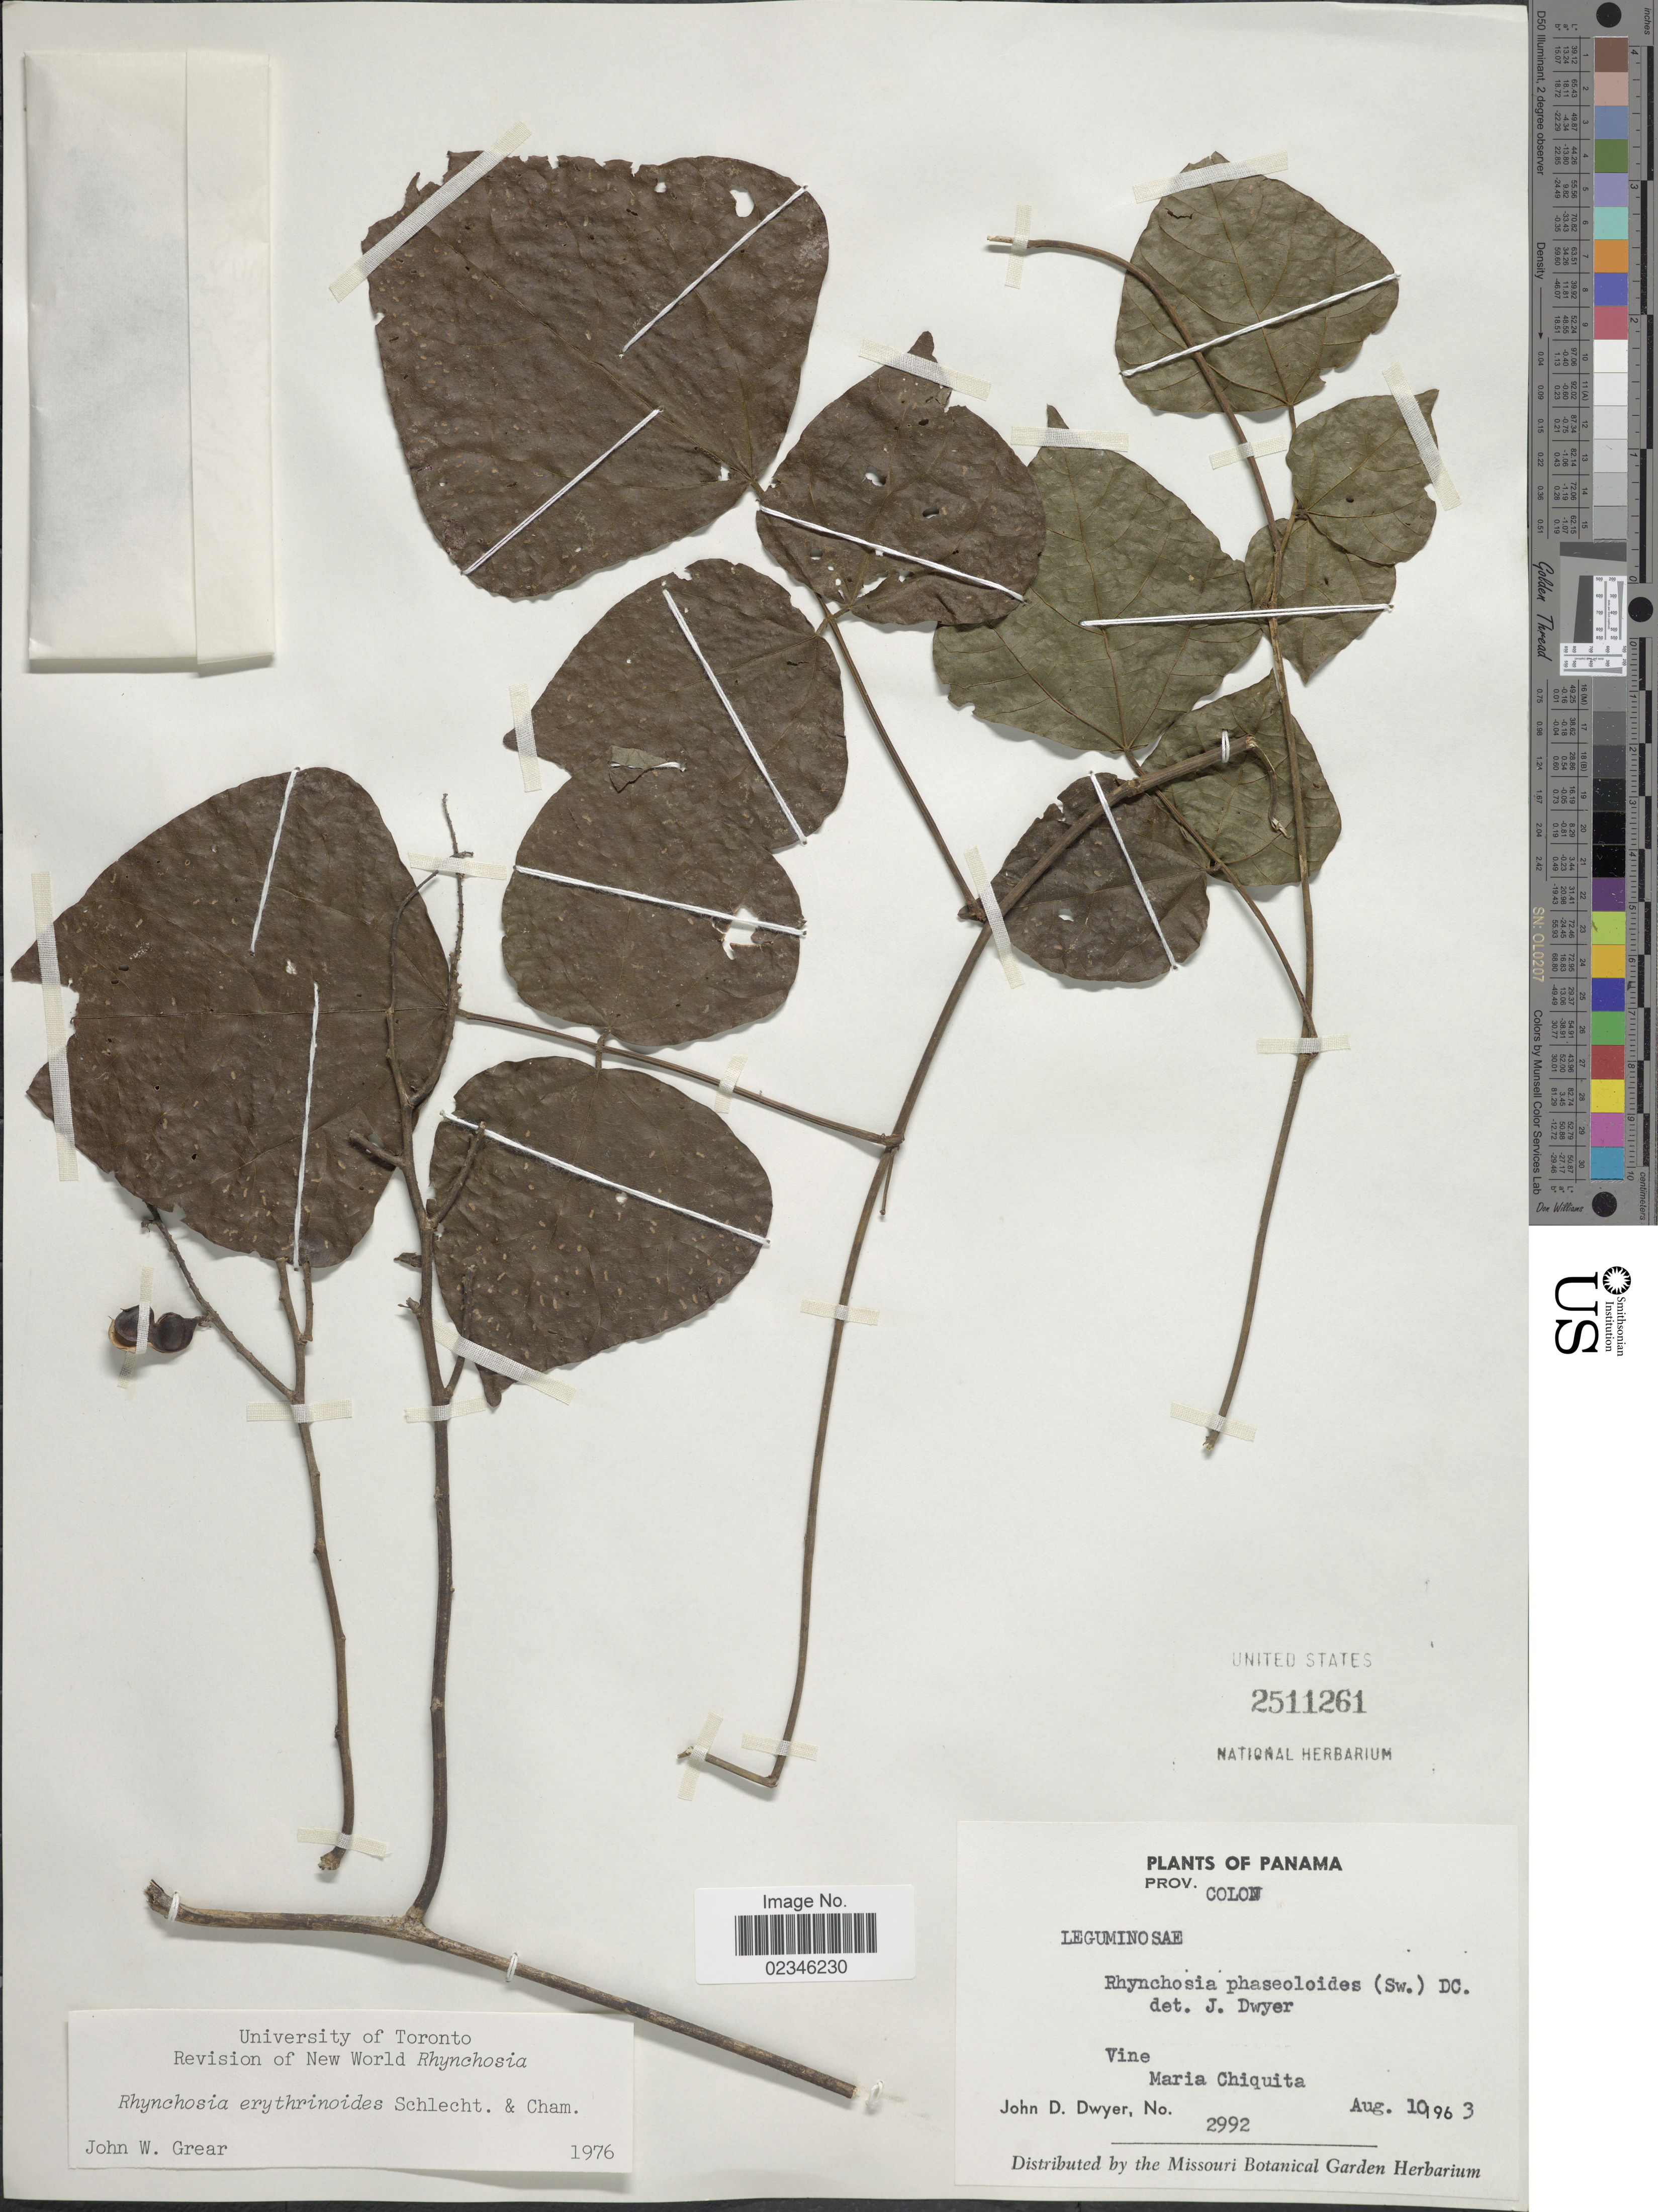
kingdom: Plantae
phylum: Tracheophyta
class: Magnoliopsida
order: Fabales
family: Fabaceae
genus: Rhynchosia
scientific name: Rhynchosia erythrinoides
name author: Schltdl. & Cham.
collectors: J. D. Dwyer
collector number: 2992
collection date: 1963-08-10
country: Panama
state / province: Colón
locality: Vine. Maria Chiquita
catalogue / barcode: US 2511261